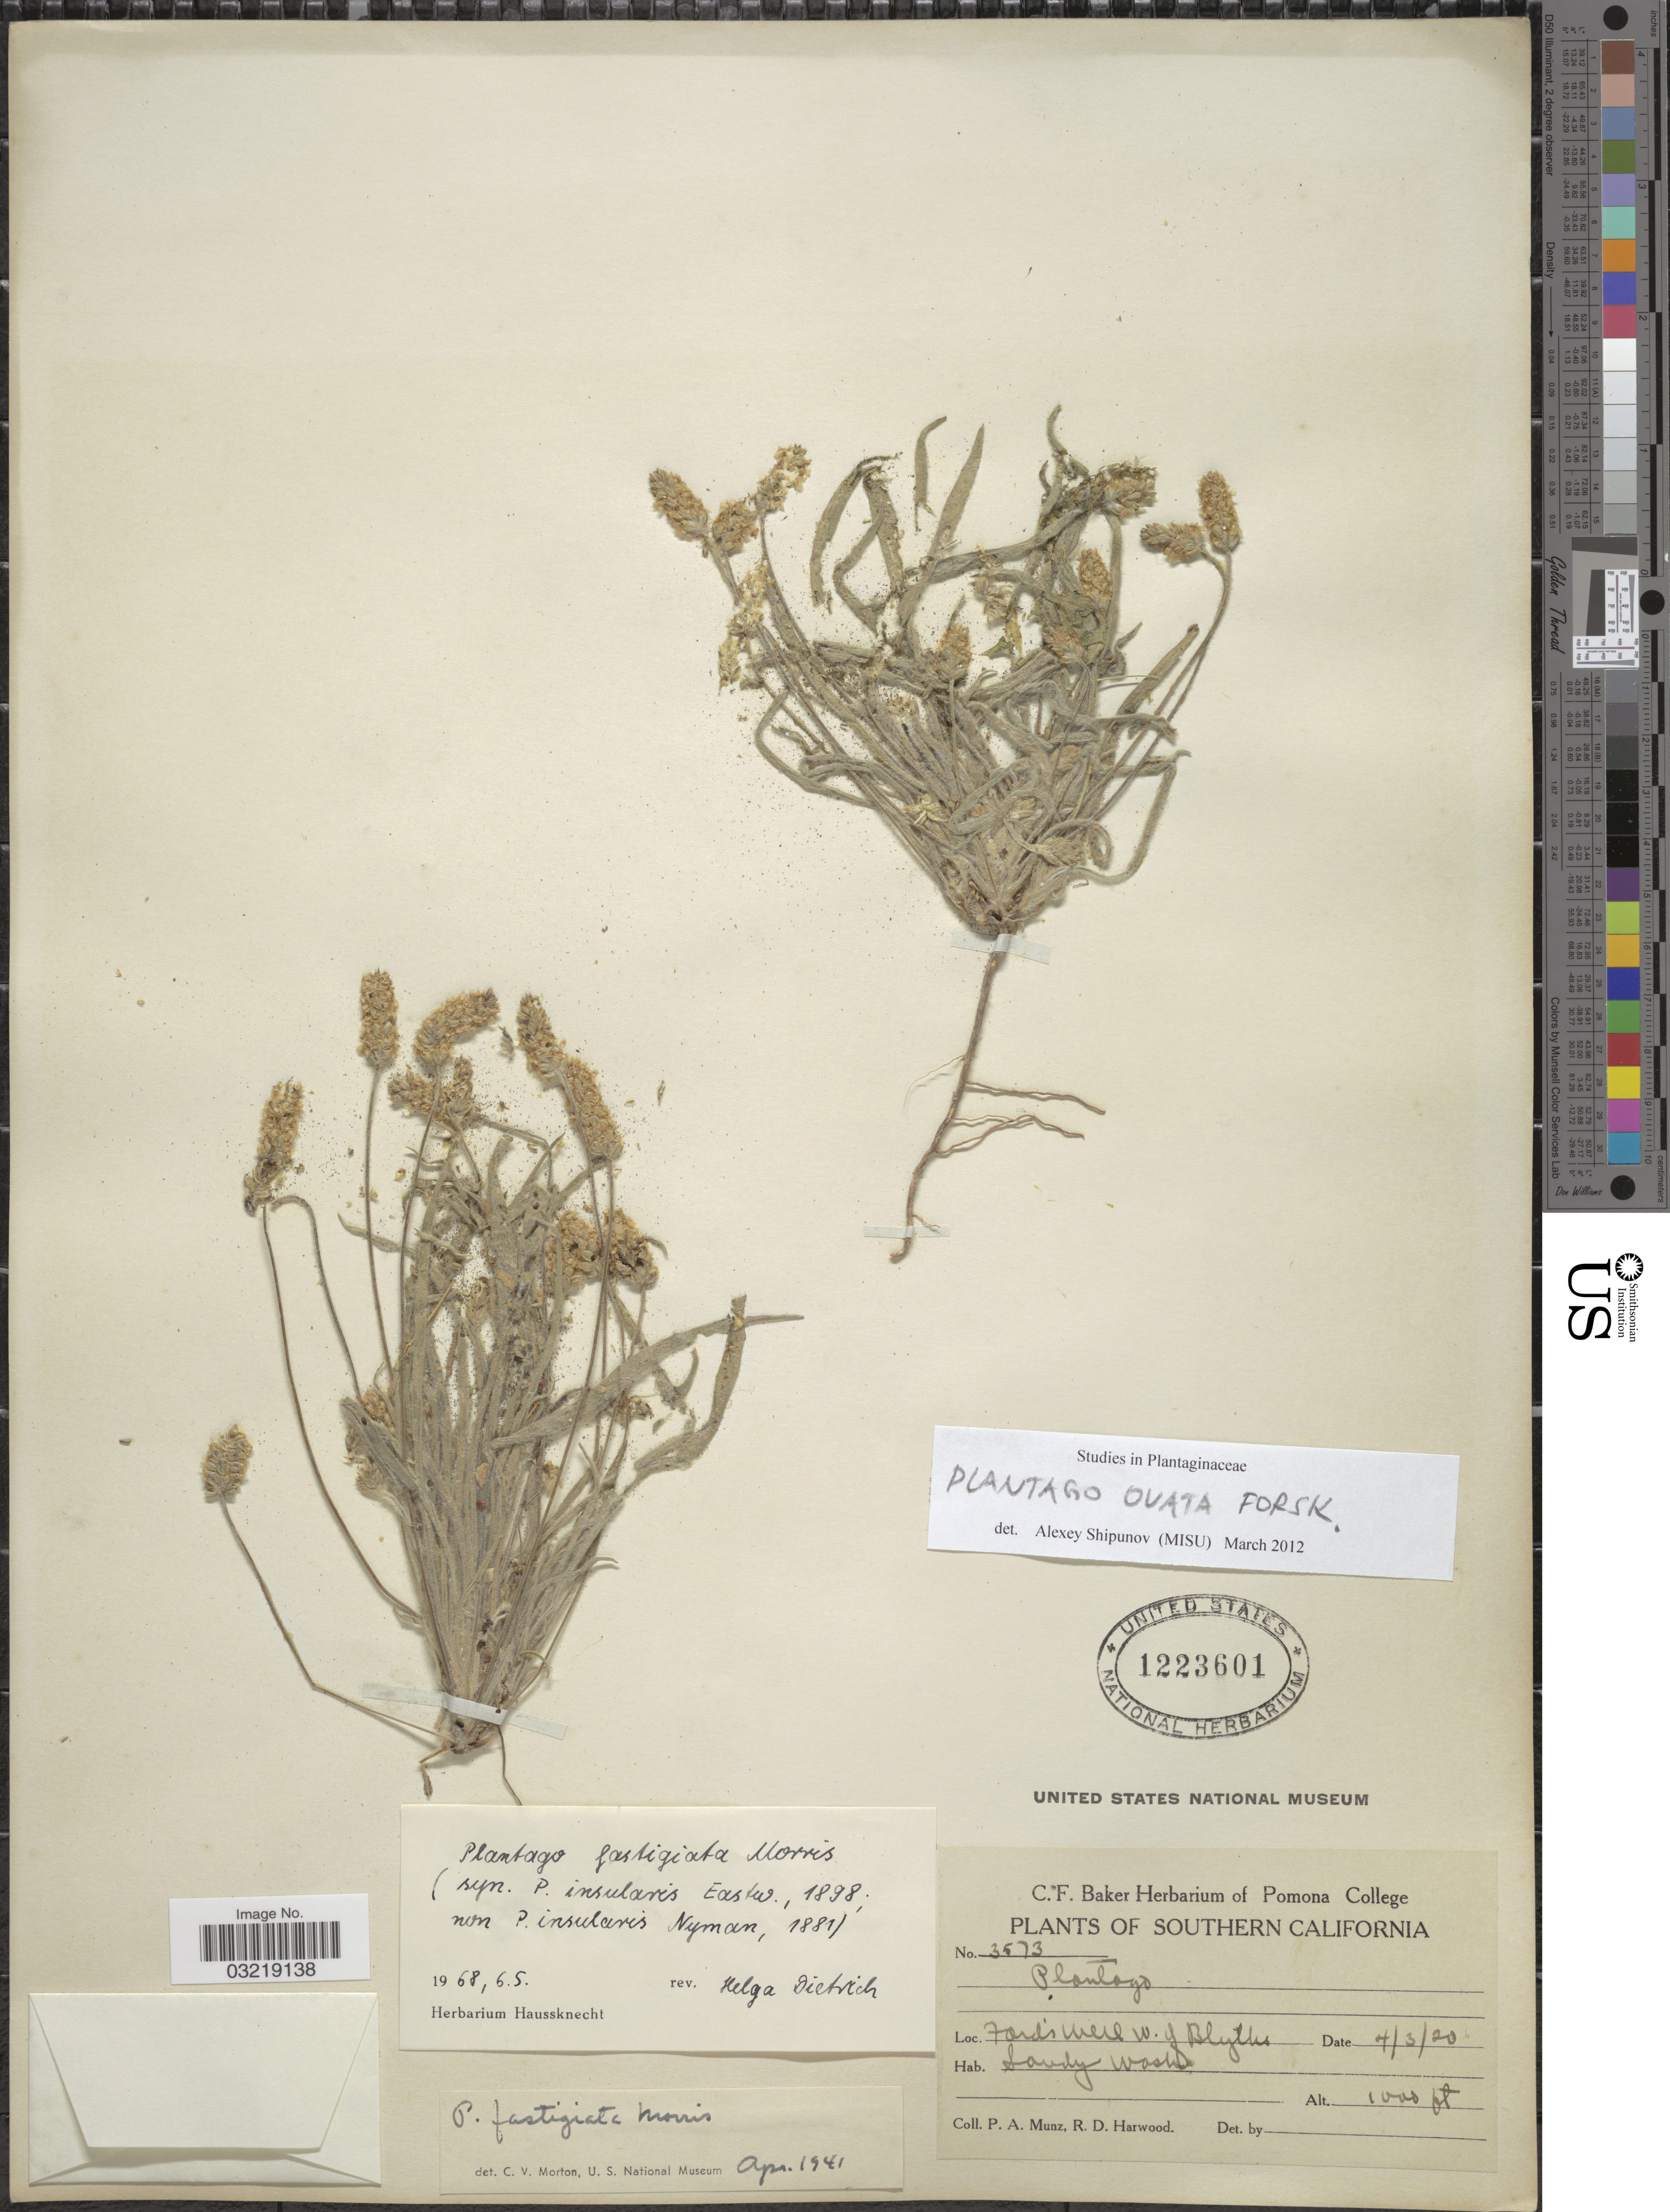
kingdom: Plantae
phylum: Tracheophyta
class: Magnoliopsida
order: Lamiales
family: Plantaginaceae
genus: Plantago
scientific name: Plantago ovata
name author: Forssk.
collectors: P. A. Munz & R. Harwood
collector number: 3573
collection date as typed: Transcribed d/m/y: 3/4/20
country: United States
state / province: California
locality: Southern California. Ford's Well W. of Blythe.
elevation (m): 305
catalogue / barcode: US 1223601